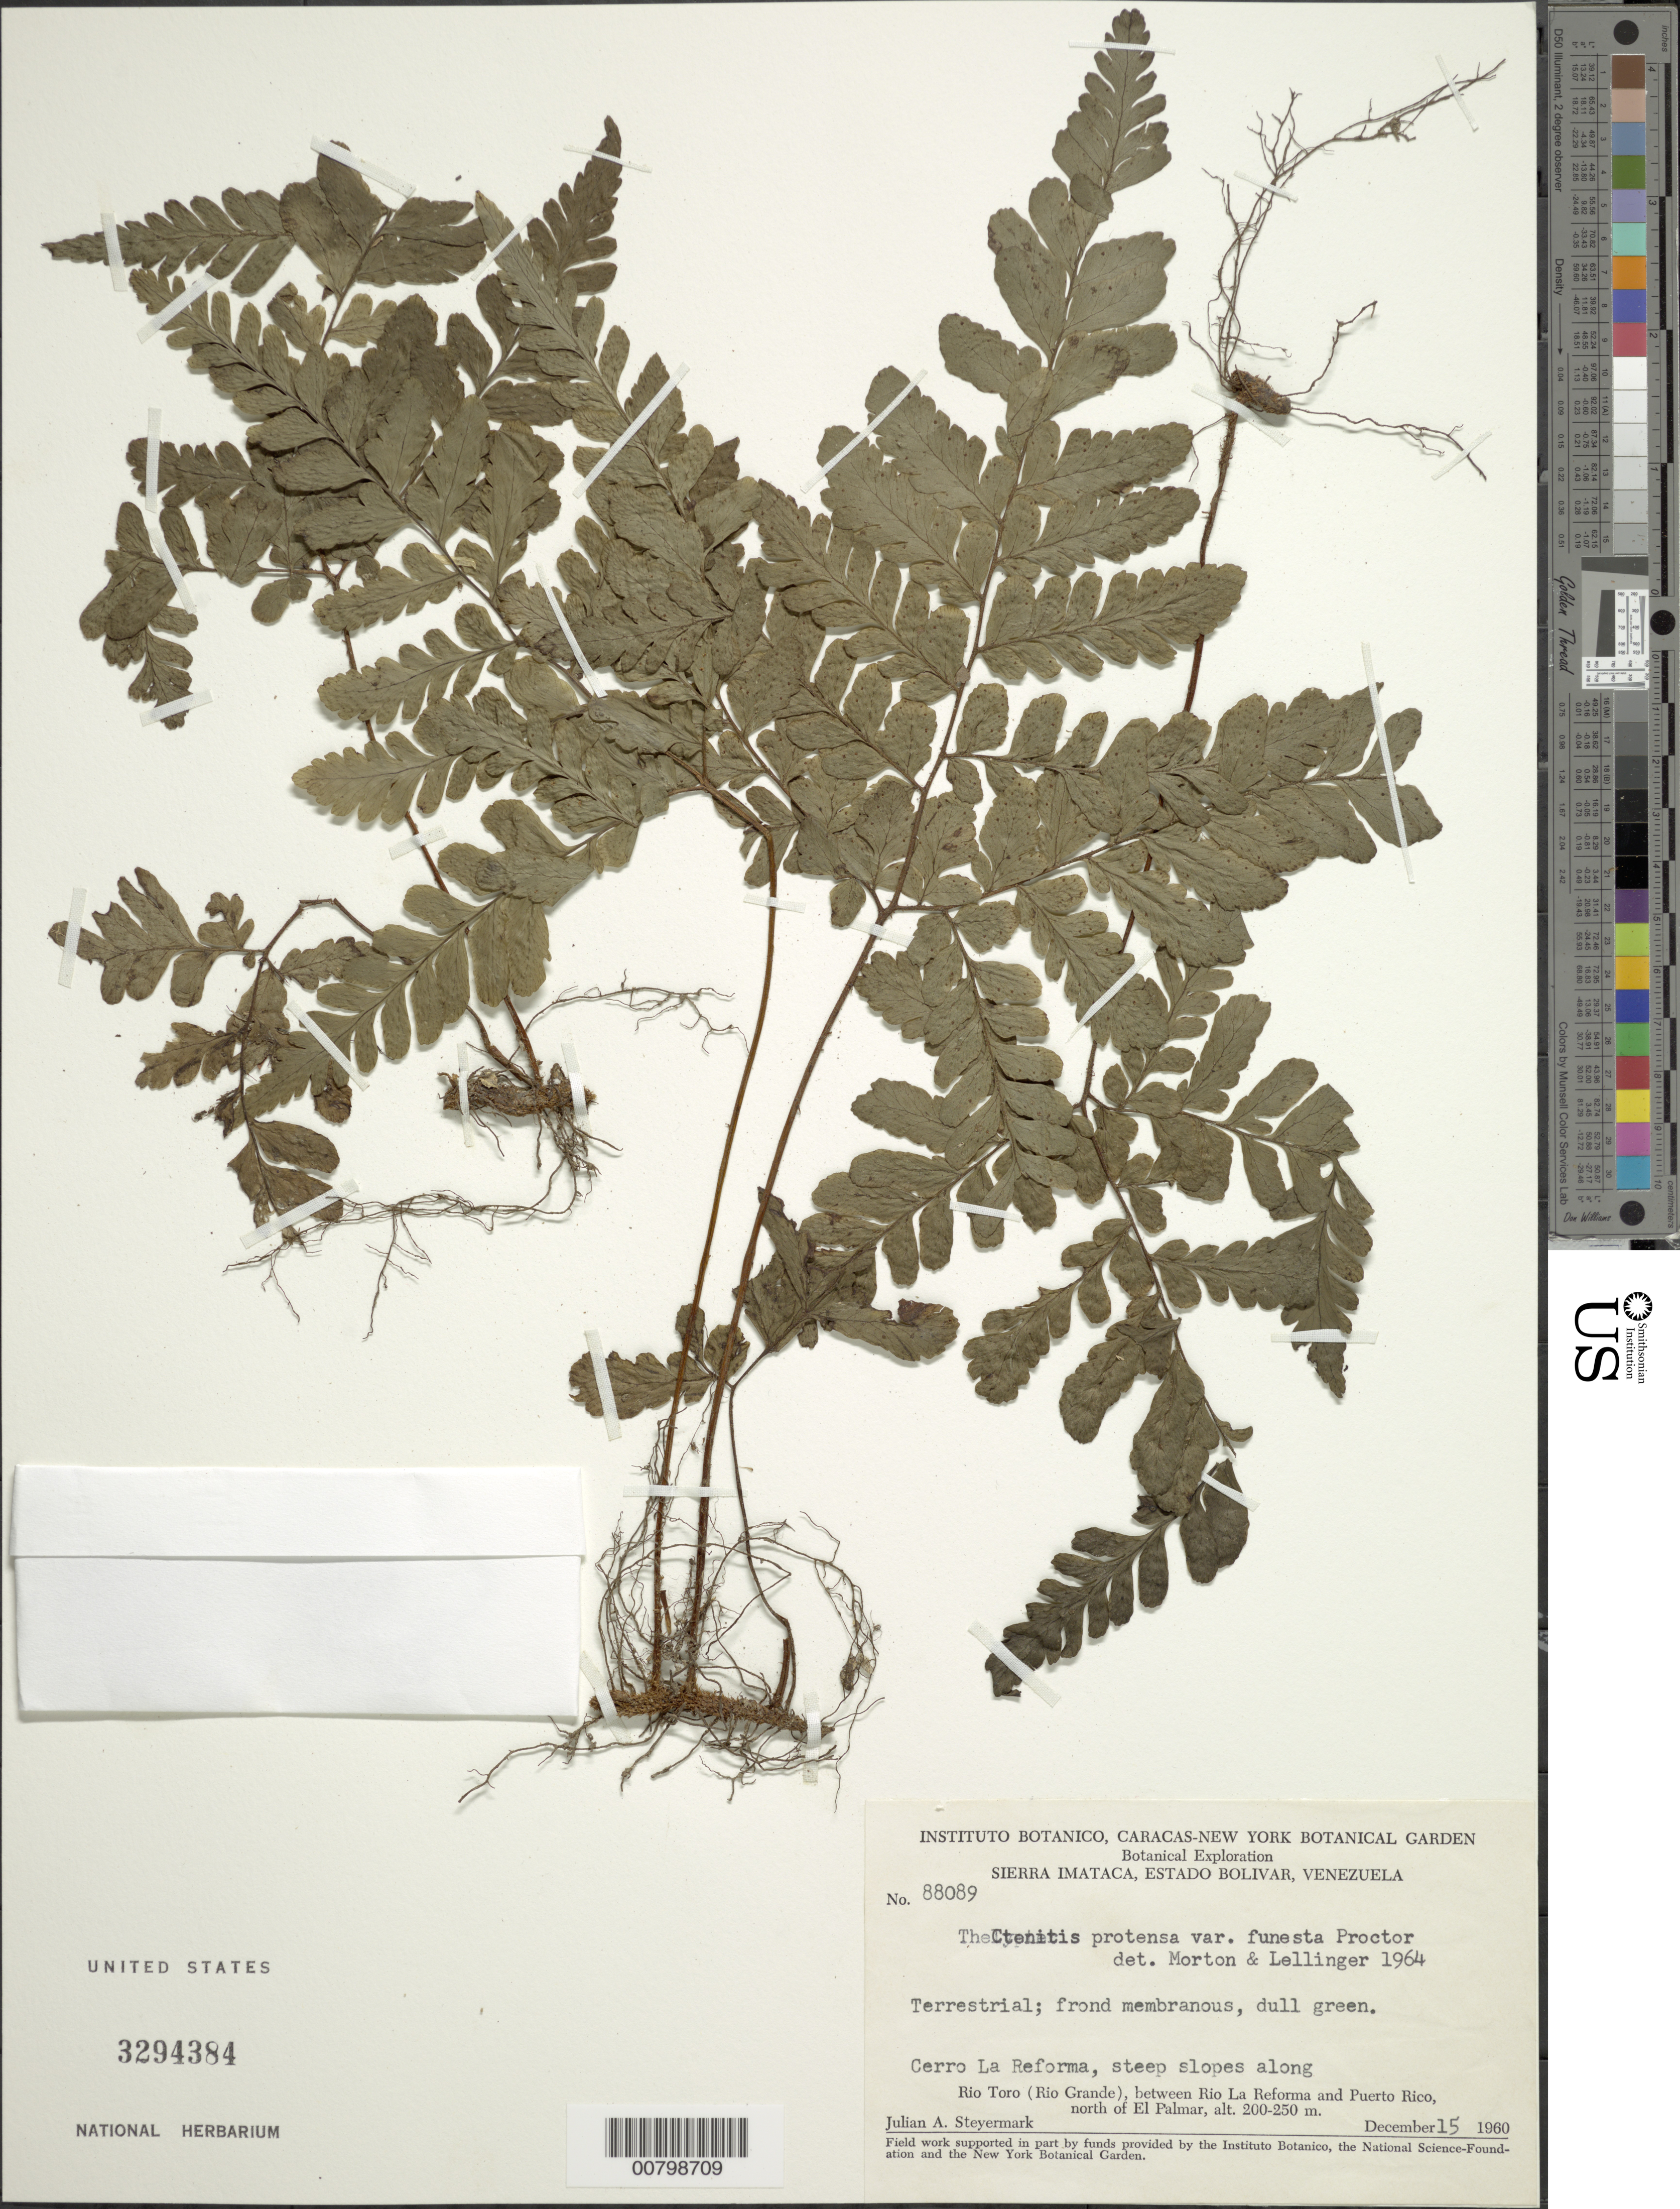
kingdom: Plantae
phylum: Tracheophyta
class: Polypodiopsida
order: Polypodiales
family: Tectariaceae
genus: Triplophyllum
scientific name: Triplophyllum funestum var. funestum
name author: (Kunze) Holttum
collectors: J. Steyermark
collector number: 88089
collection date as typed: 15-Dec-60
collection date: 1960-12-15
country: Venezuela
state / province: Bolívar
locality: Sierra Imataca; Cerro La Reforma, above junction with Río Reforma with Río Toro (Río Grande), between Río La Reforma and Puerto Rico, N of El Palmar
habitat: Steep slopes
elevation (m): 200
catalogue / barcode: US 3294384